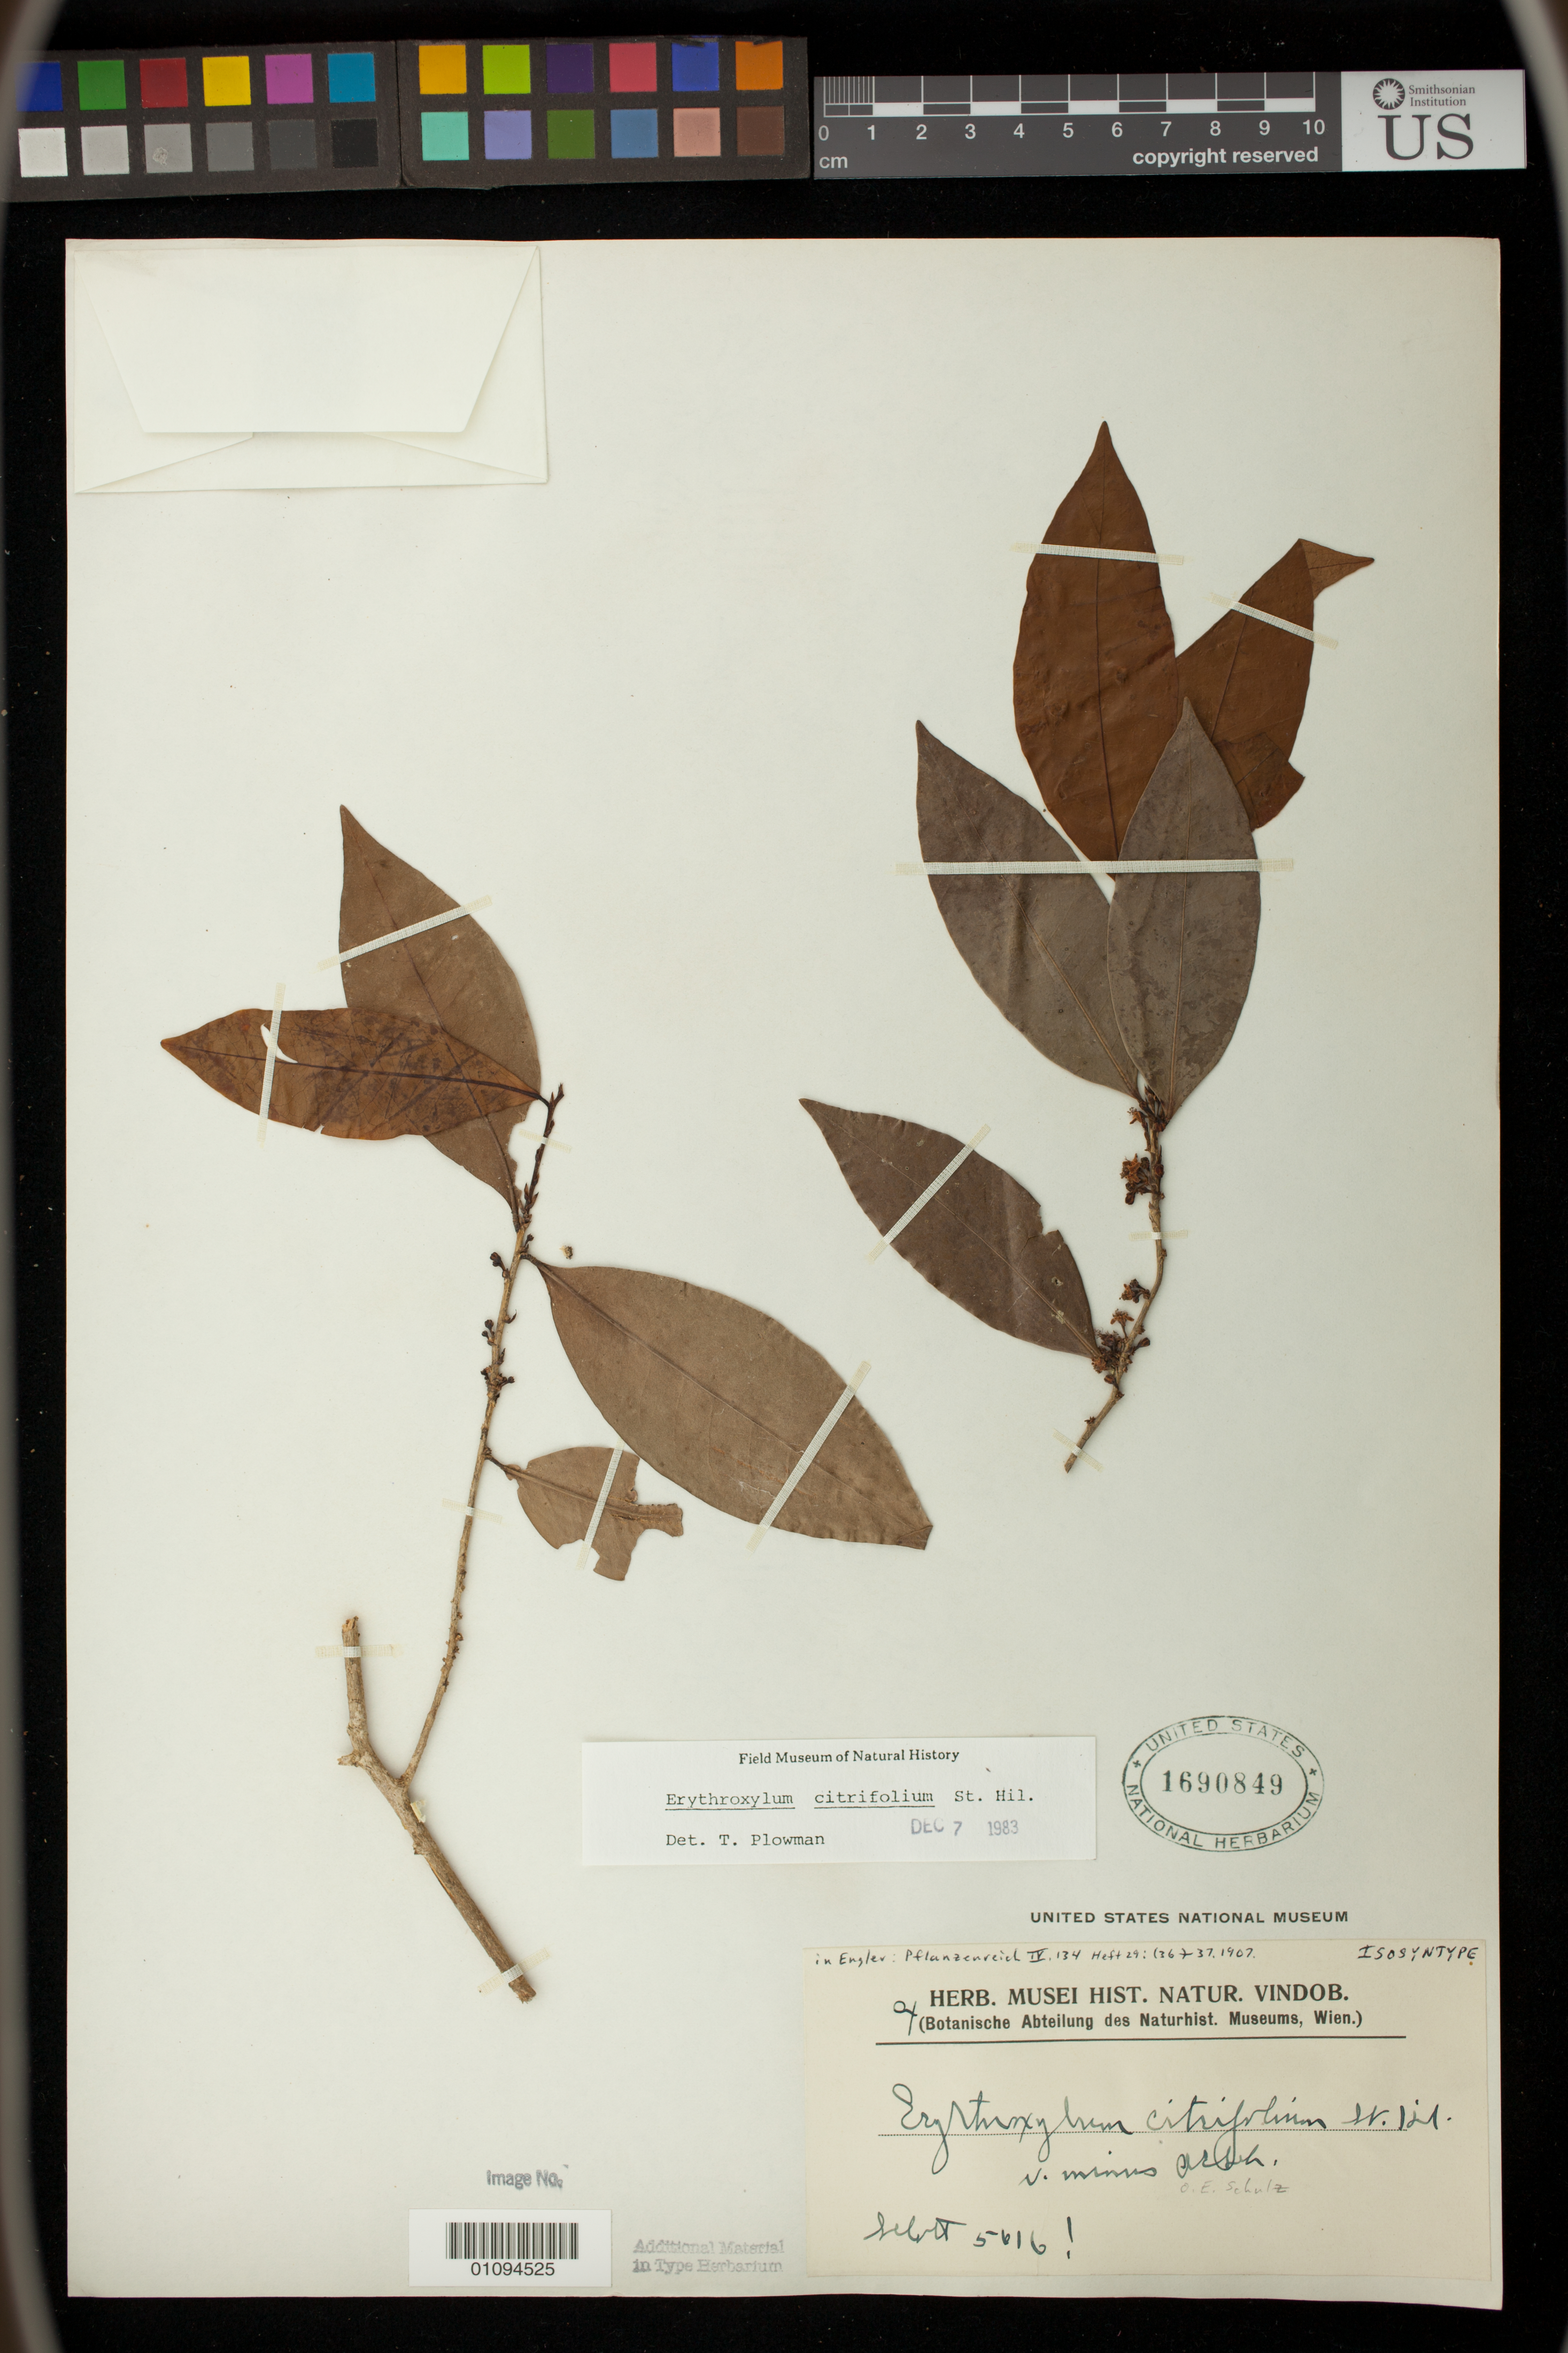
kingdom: Plantae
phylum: Tracheophyta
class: Magnoliopsida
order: Malpighiales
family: Erythroxylaceae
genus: Erythroxylum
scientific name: Erythroxylum citrifolium var. minus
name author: O.E. Schulz in Engl.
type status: Isosyntype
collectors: H. W. Schott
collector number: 5616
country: Brazil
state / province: Minas Gerais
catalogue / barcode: US 1690849